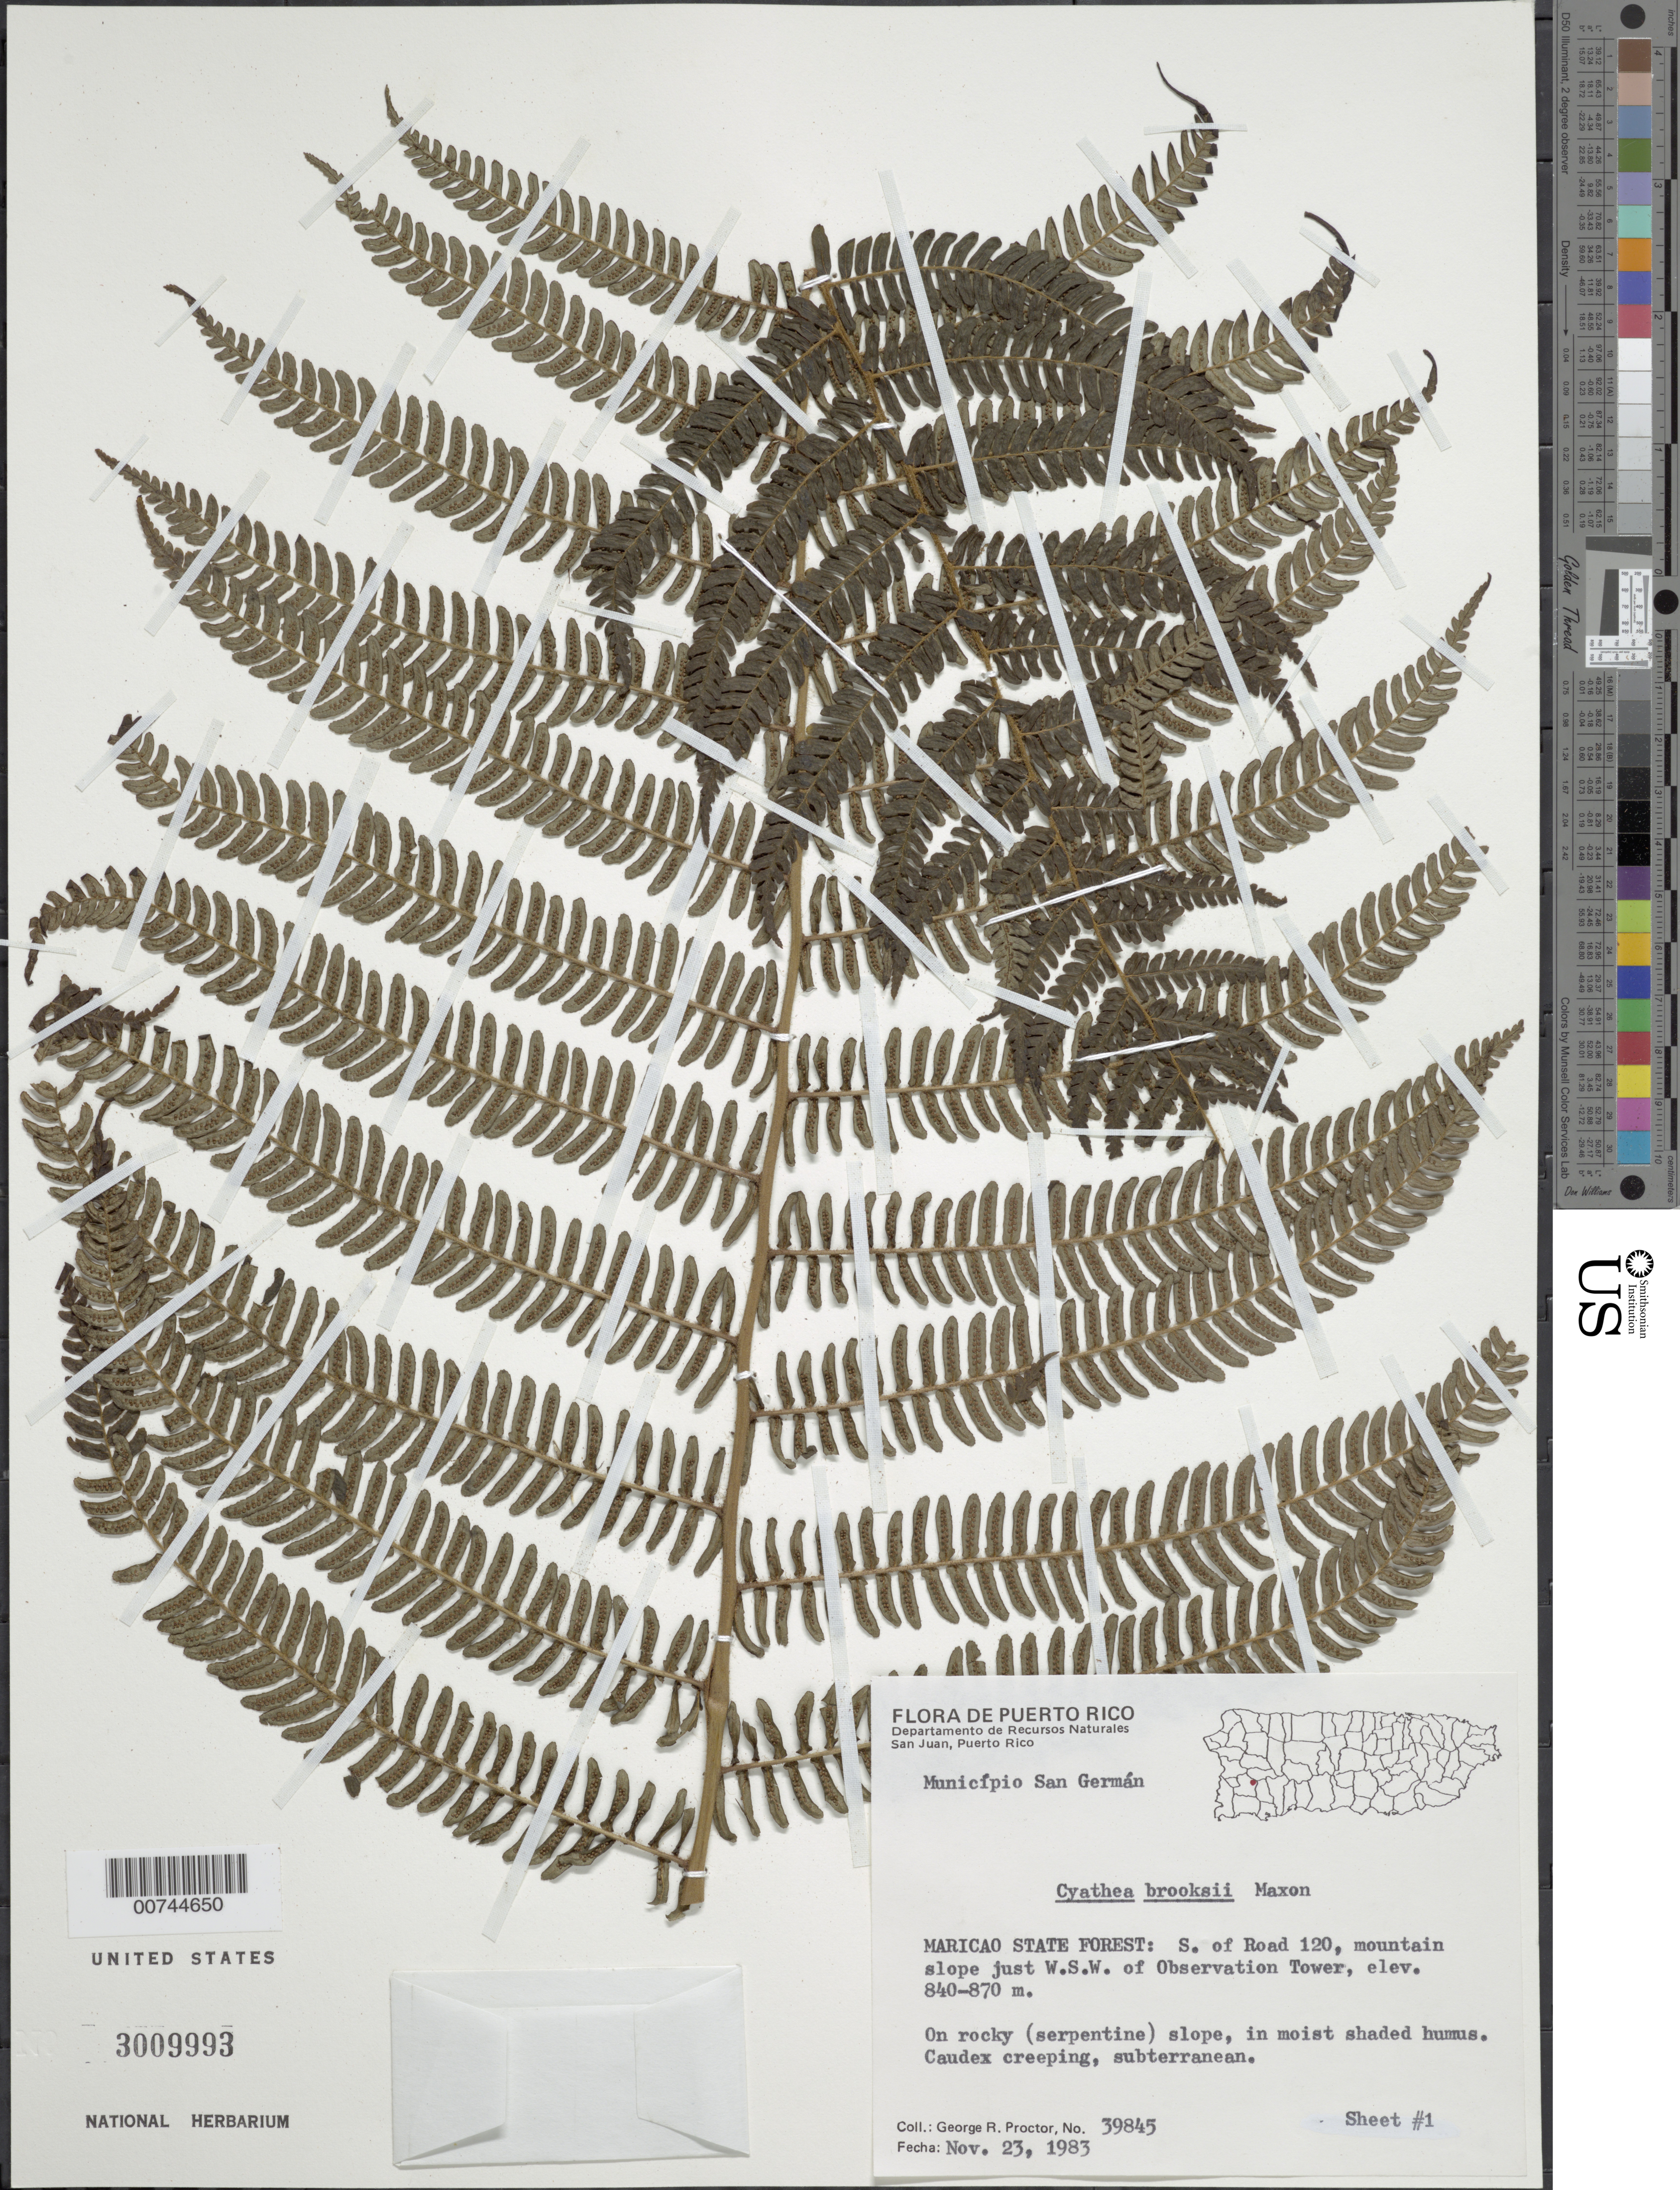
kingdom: Plantae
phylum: Tracheophyta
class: Polypodiopsida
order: Cyatheales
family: Cyatheaceae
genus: Alsophila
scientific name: Alsophila brooksii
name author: (Maxon) R.M. Tryon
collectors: G. R. Proctor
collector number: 39845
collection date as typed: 23 Nov 1983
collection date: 1983-11-23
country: Puerto Rico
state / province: San Germán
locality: Maricao State Forest: S of Road 120, mountain slope just WSW of Observation Tower. Municipio San Germán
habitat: On rocky (serpentine) slope, in moist shaded humus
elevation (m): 840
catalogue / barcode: US 300993